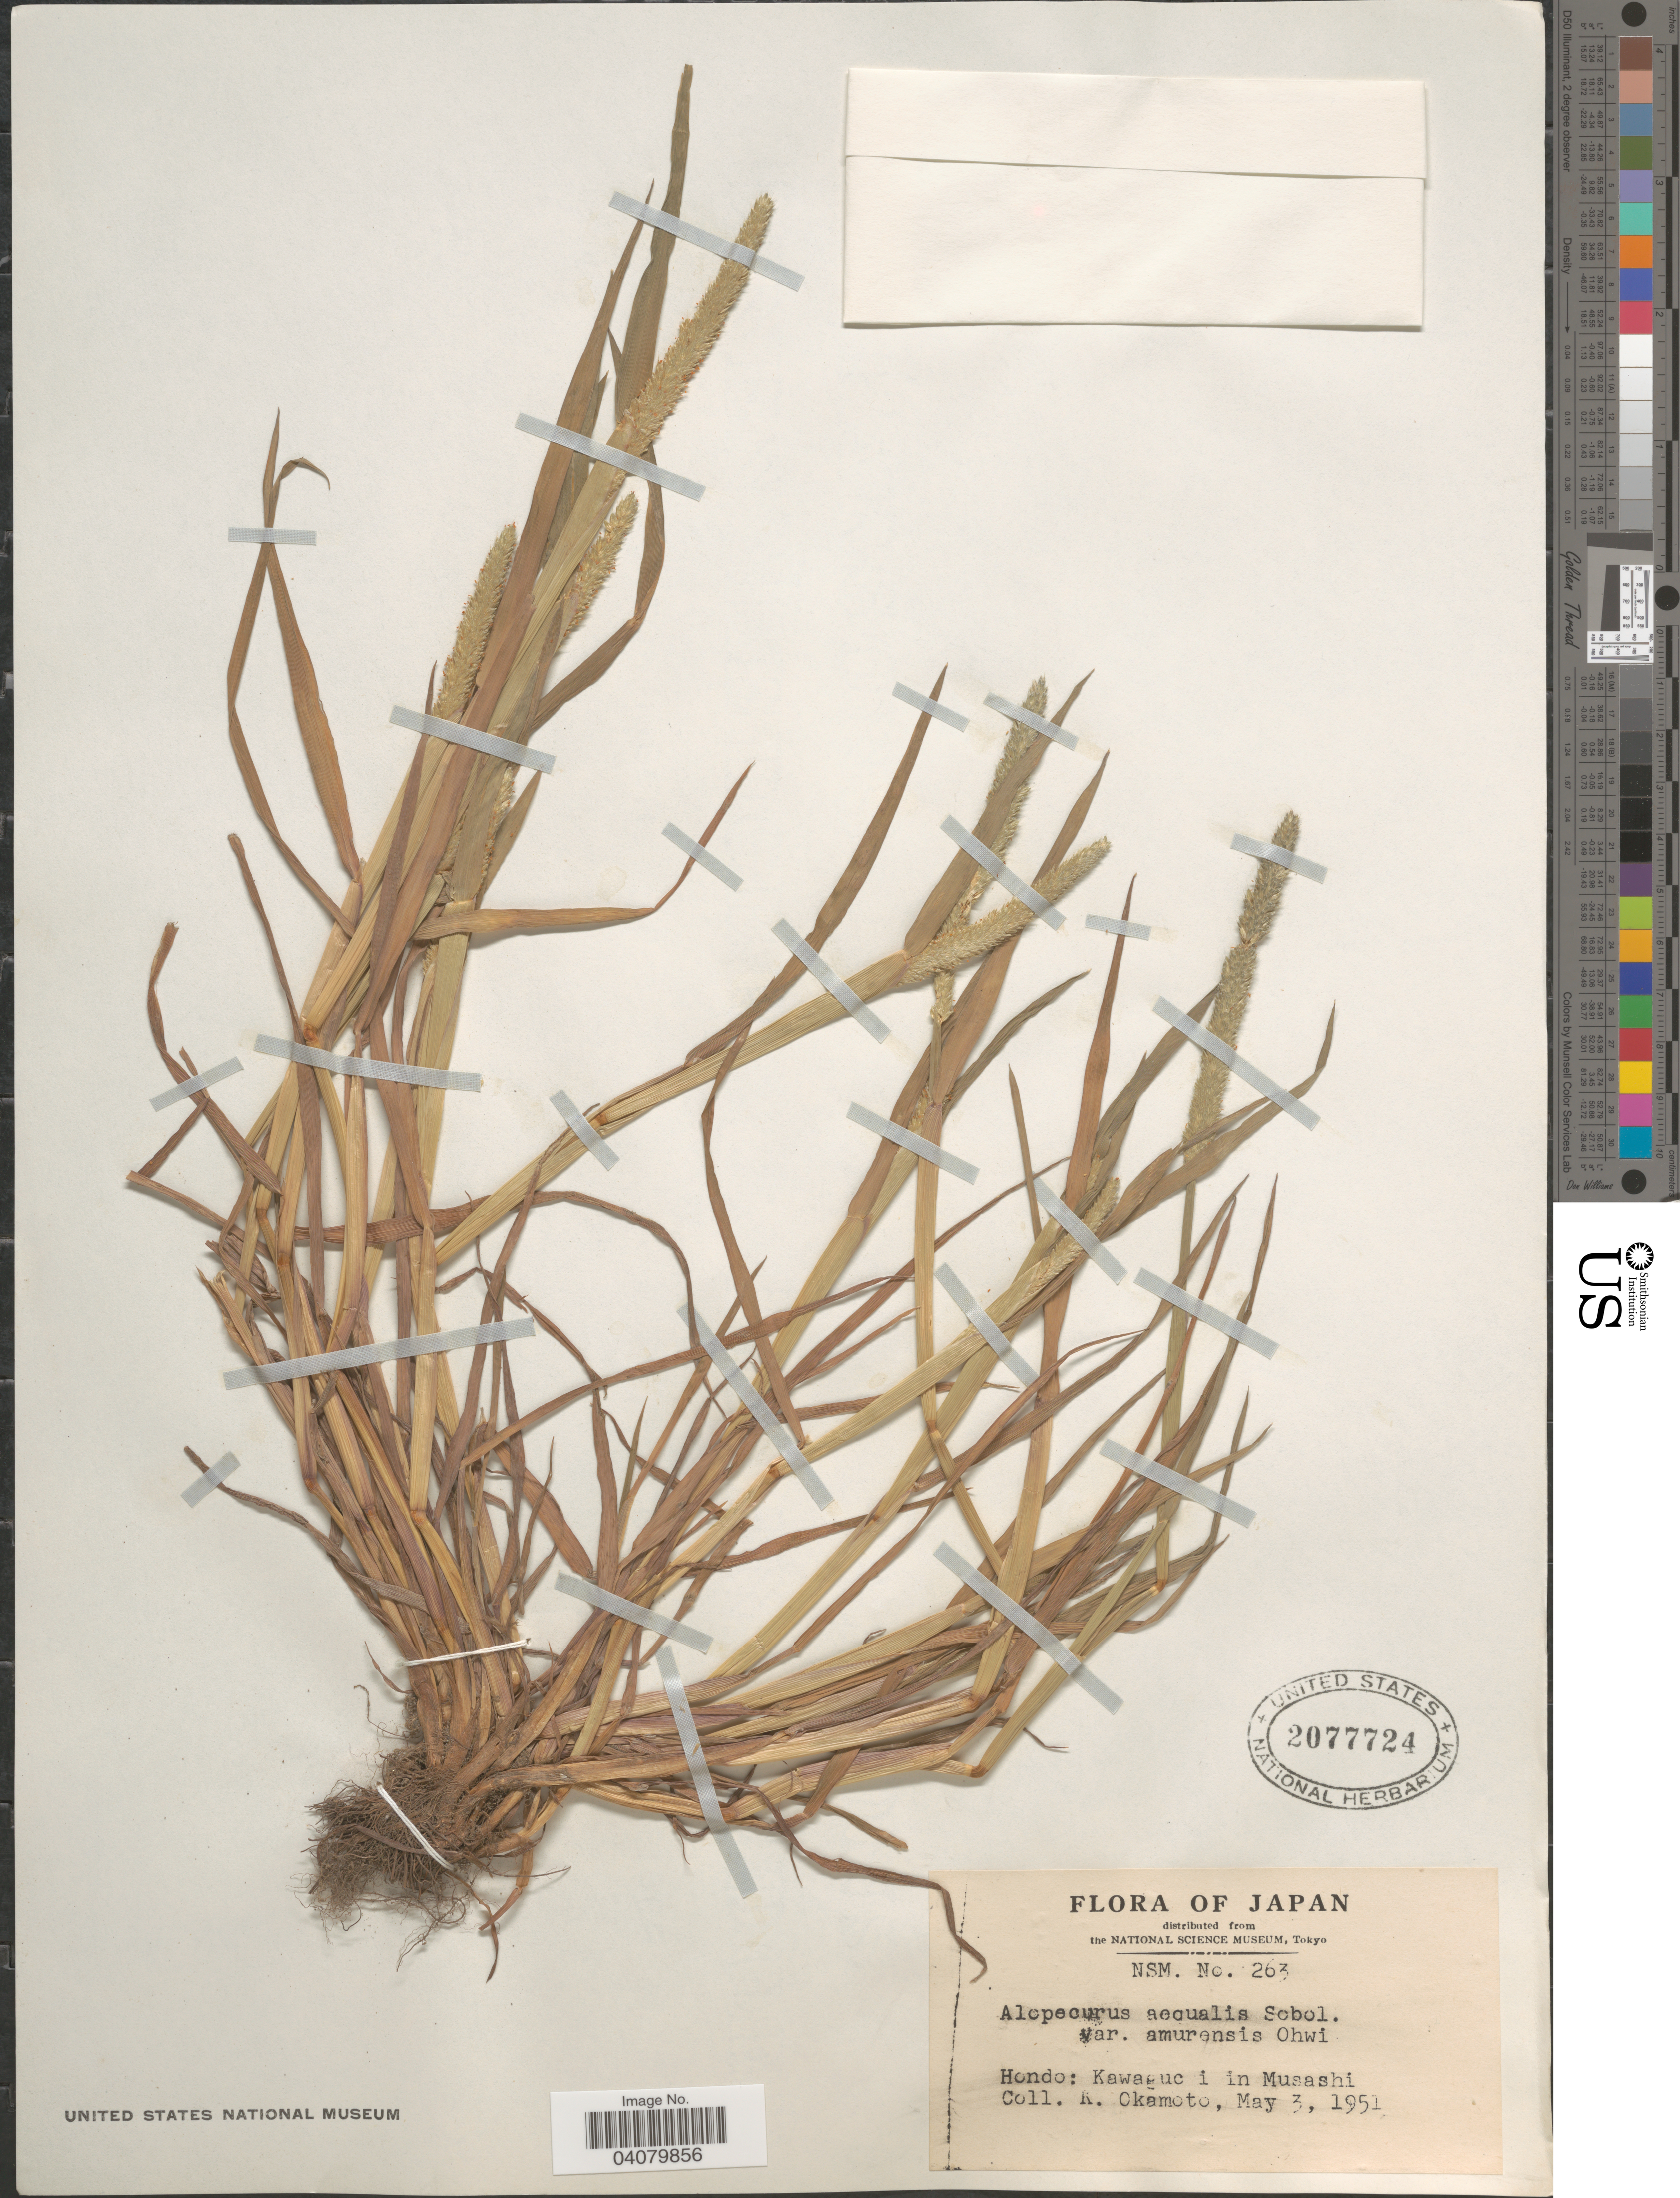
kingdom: Plantae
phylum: Tracheophyta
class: Liliopsida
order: Poales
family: Poaceae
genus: Alopecurus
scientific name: Alopecurus aequalis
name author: Sobol.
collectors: K. Okamoto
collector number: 263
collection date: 1951-05-03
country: Japan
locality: Hondo: Kawaguchi in Musashi.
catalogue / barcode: US 2077724